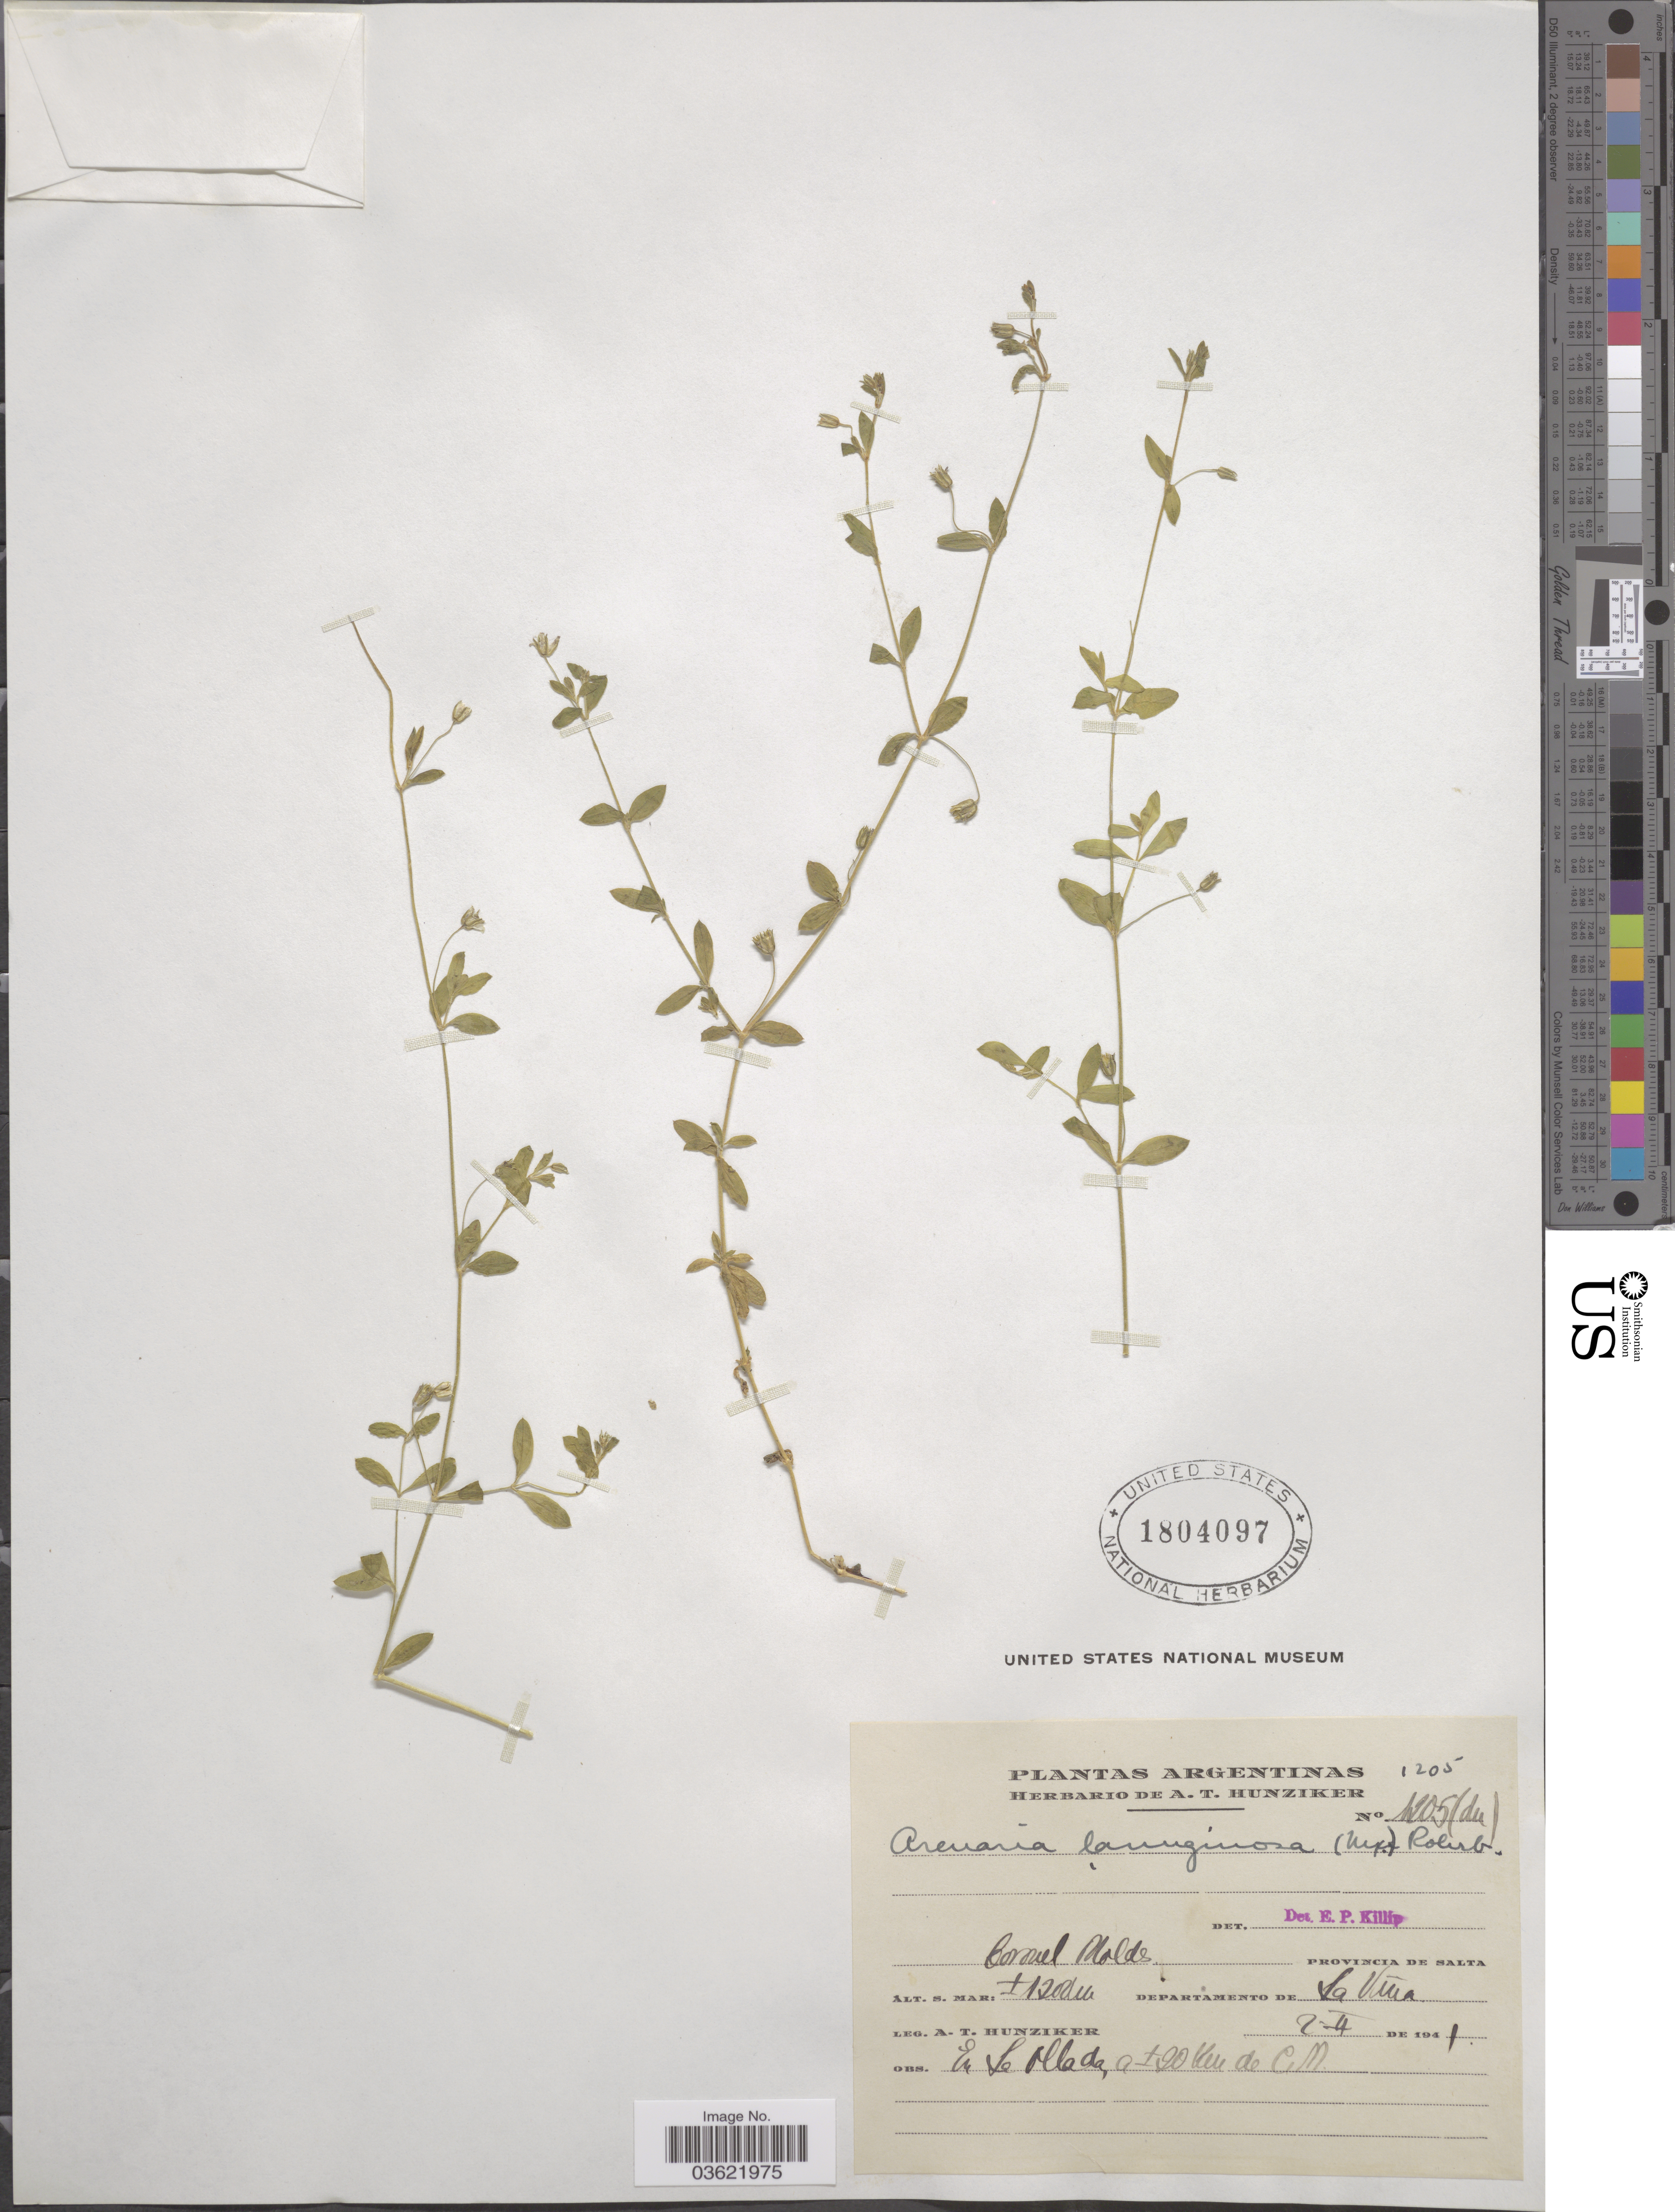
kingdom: Plantae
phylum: Tracheophyta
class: Magnoliopsida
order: Caryophyllales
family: Caryophyllaceae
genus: Arenaria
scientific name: Arenaria lanuginosa var. megalantha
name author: Rohrb.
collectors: A. T. Hunziker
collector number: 1205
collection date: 1941-02-02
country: Argentina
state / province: Salta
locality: Coronel Molds. Departamento de La Vina.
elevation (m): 1200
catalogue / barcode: US 1804097